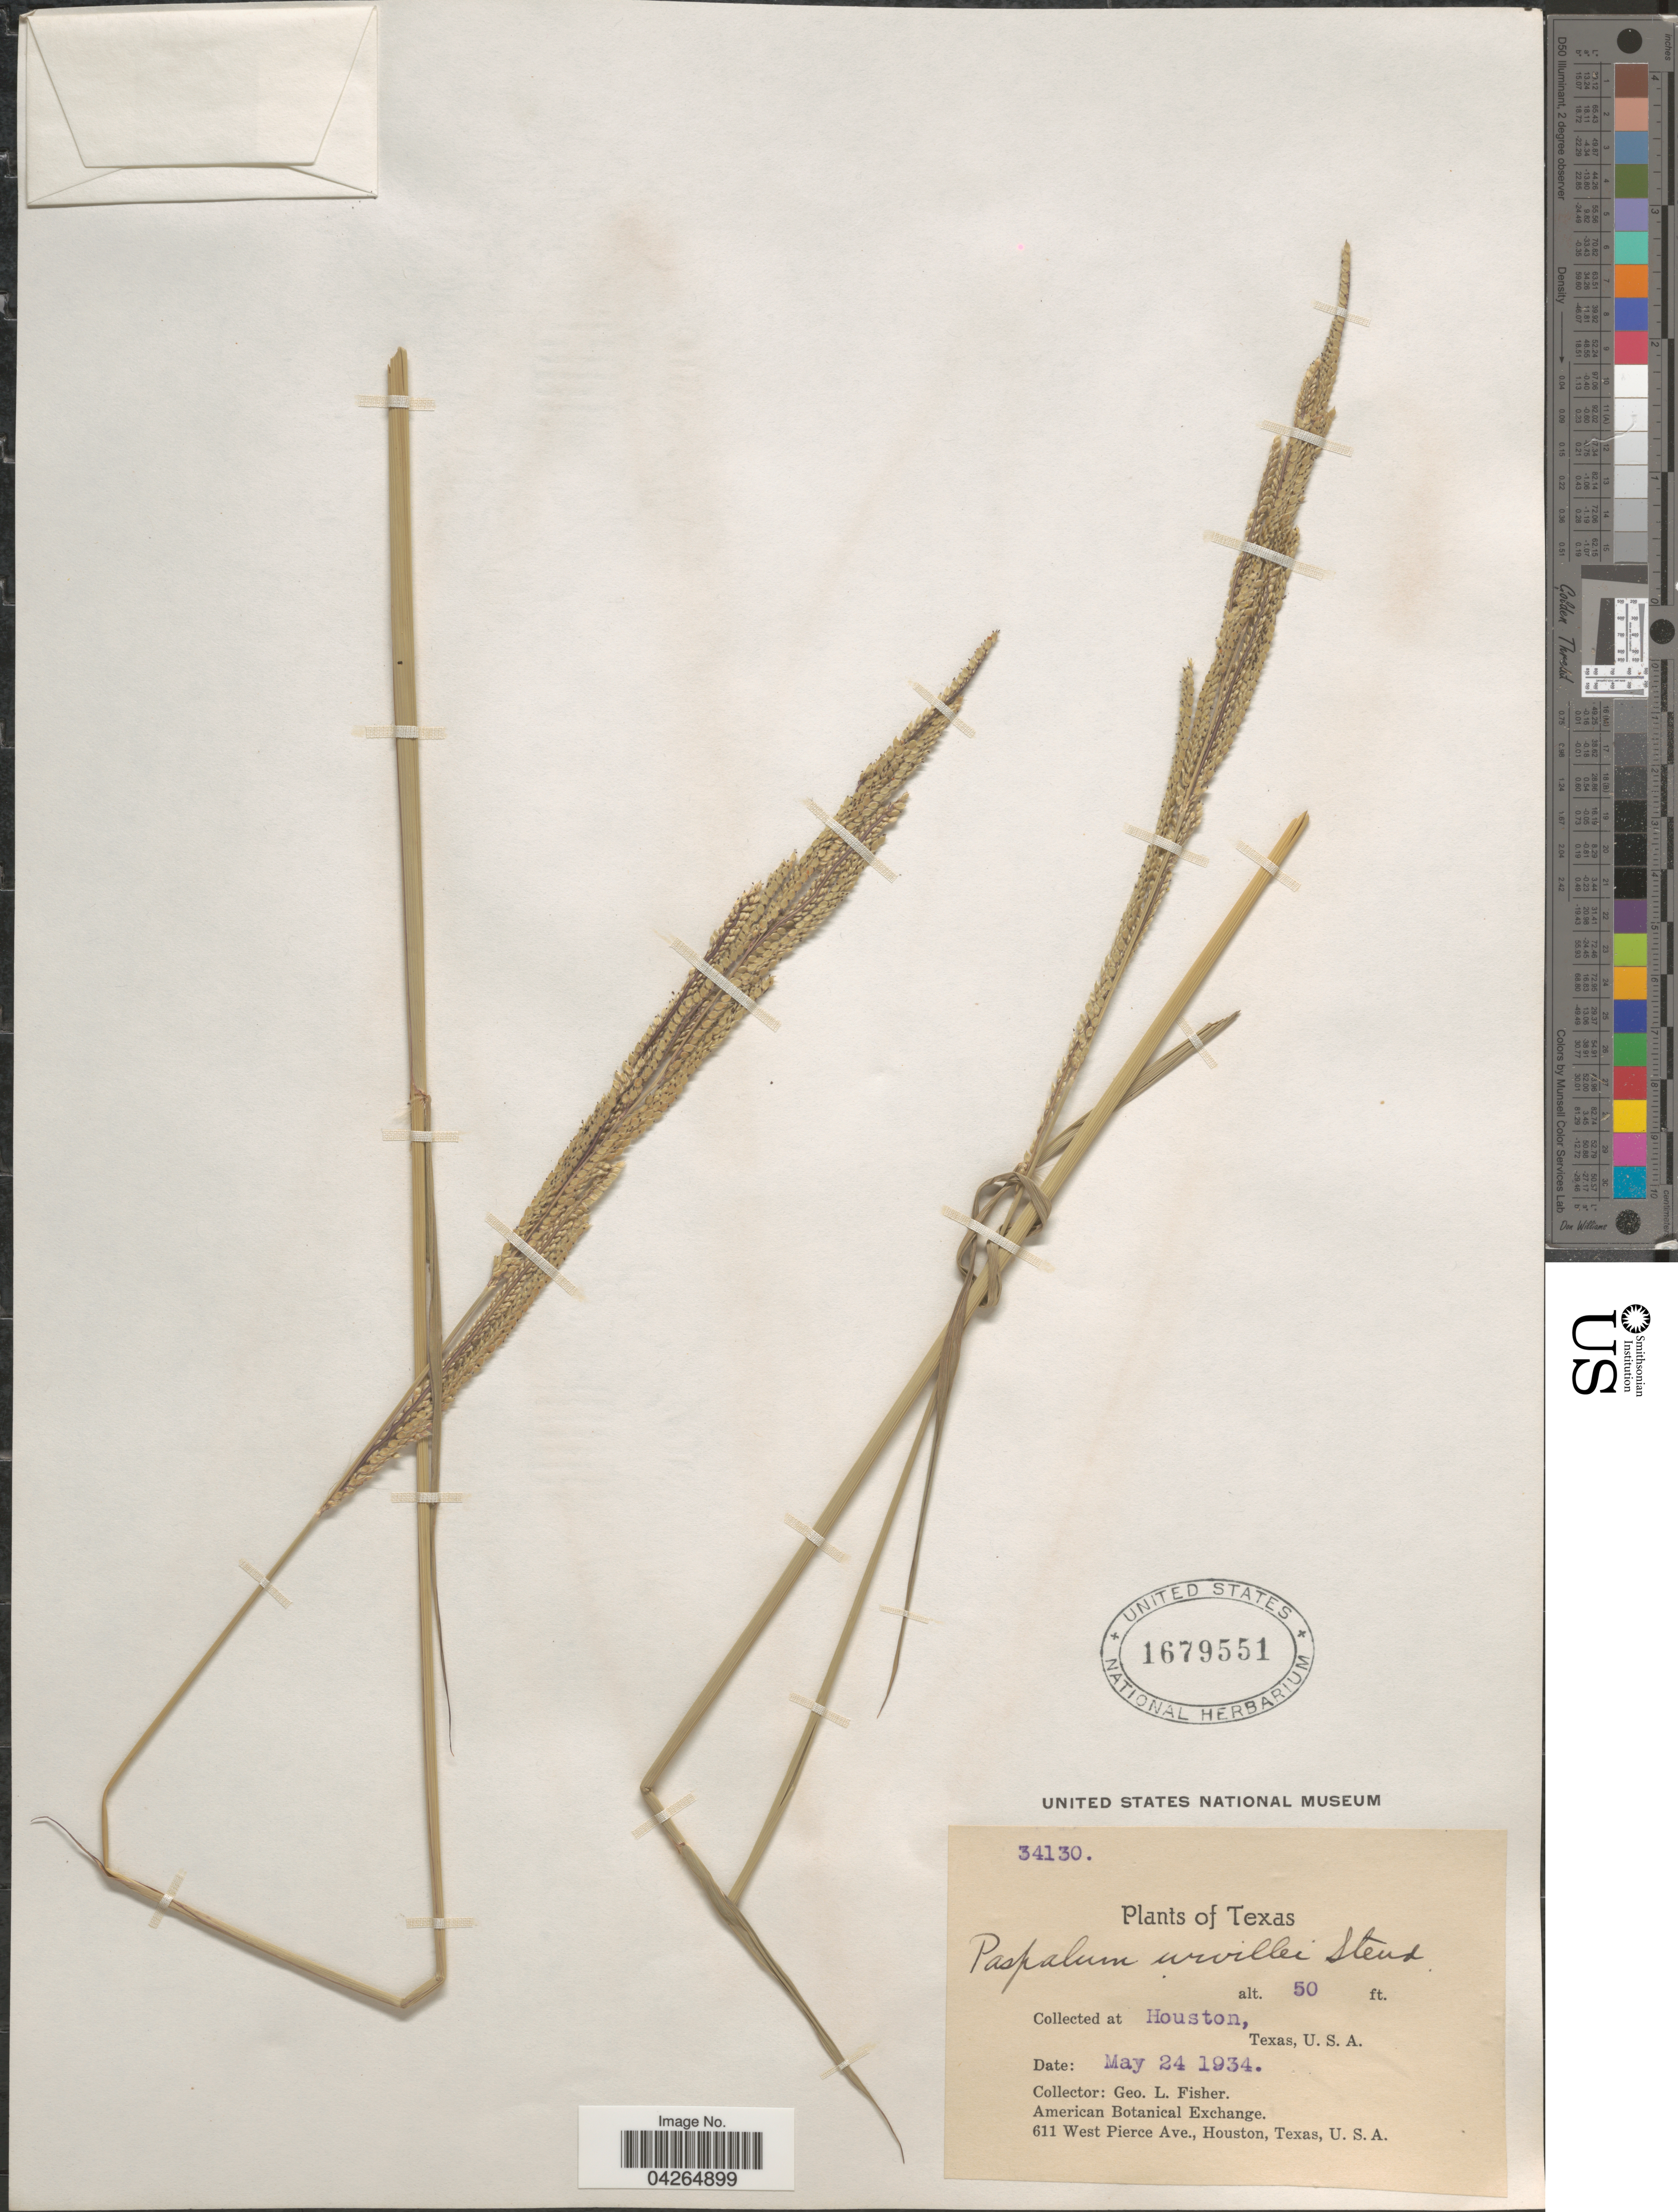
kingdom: Plantae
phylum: Tracheophyta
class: Liliopsida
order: Poales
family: Poaceae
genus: Paspalum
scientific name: Paspalum urvillei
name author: Steud.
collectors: G. L. Fisher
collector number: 34130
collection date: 1934-05-24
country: United States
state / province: Texas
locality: Houston.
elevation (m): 15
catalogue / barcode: US 1679551